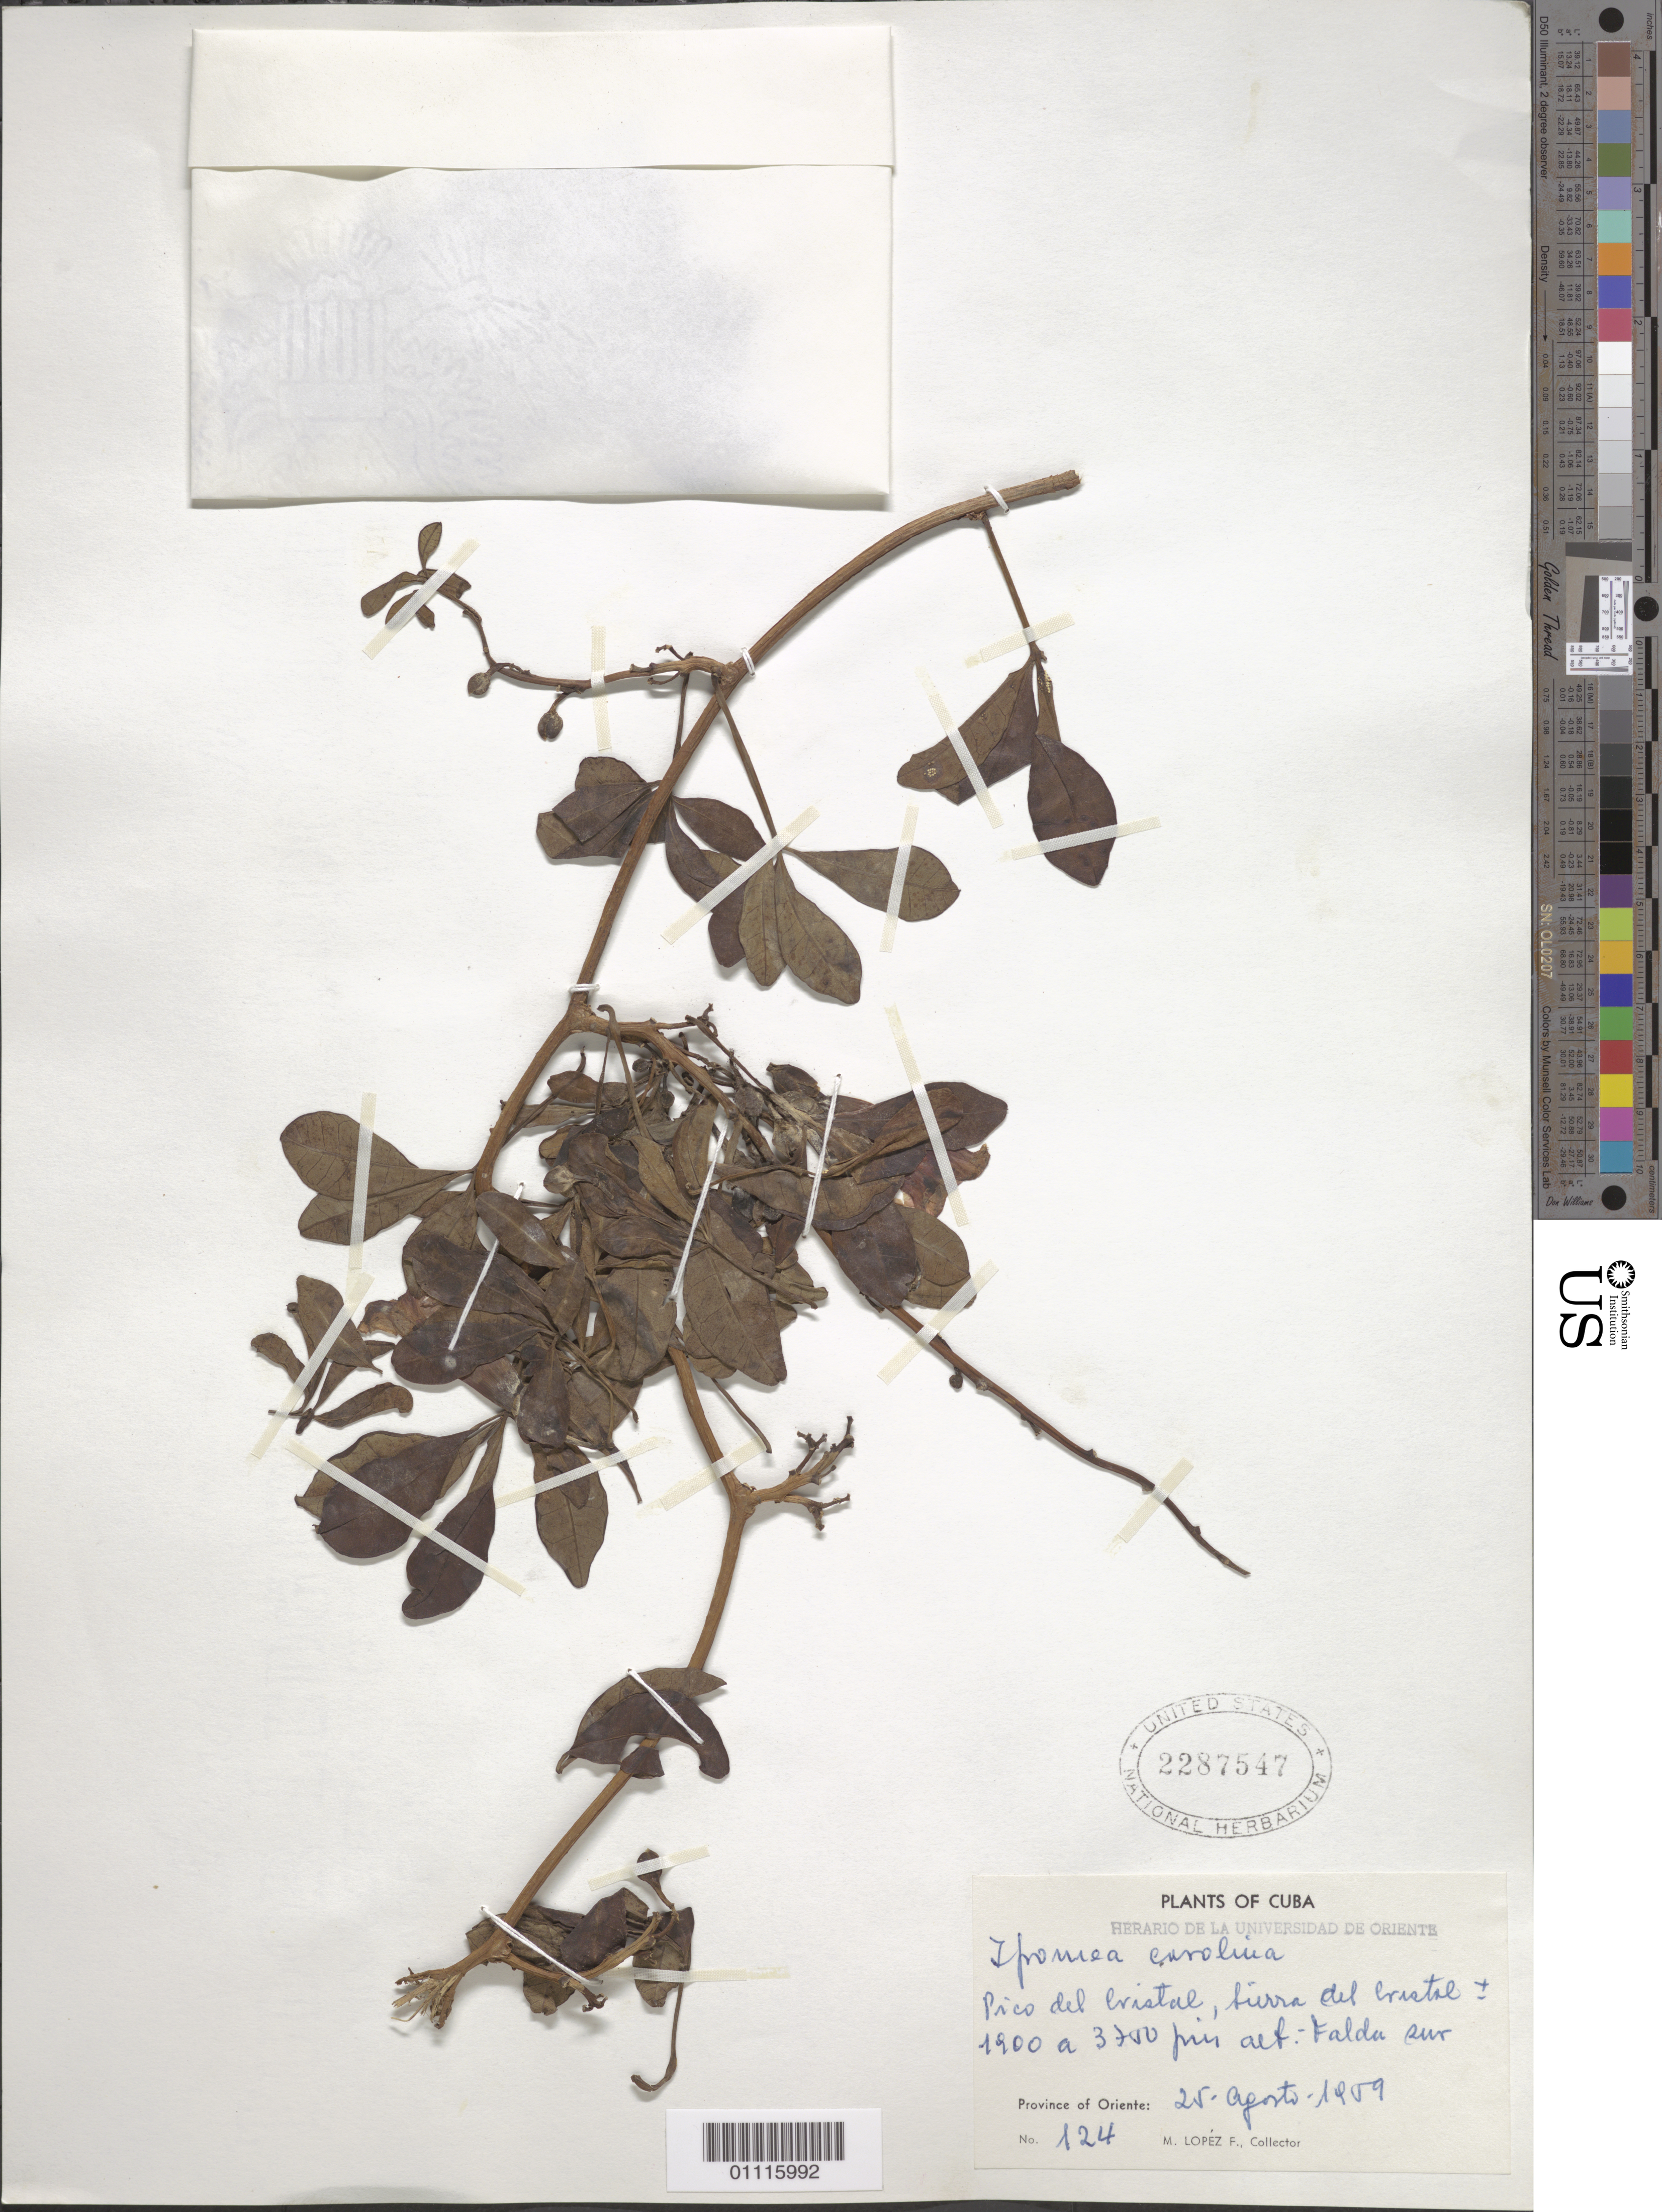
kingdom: Plantae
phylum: Tracheophyta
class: Magnoliopsida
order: Solanales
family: Convolvulaceae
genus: Ipomoea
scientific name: Ipomoea carolina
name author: L.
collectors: M. López Figueiras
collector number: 124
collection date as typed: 25 Aug 1959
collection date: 1959-08-25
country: Cuba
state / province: Holguín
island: Cuba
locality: Pico del Cristal, Sierra del Cristal Falda sur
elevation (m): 1900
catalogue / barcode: US 2287547